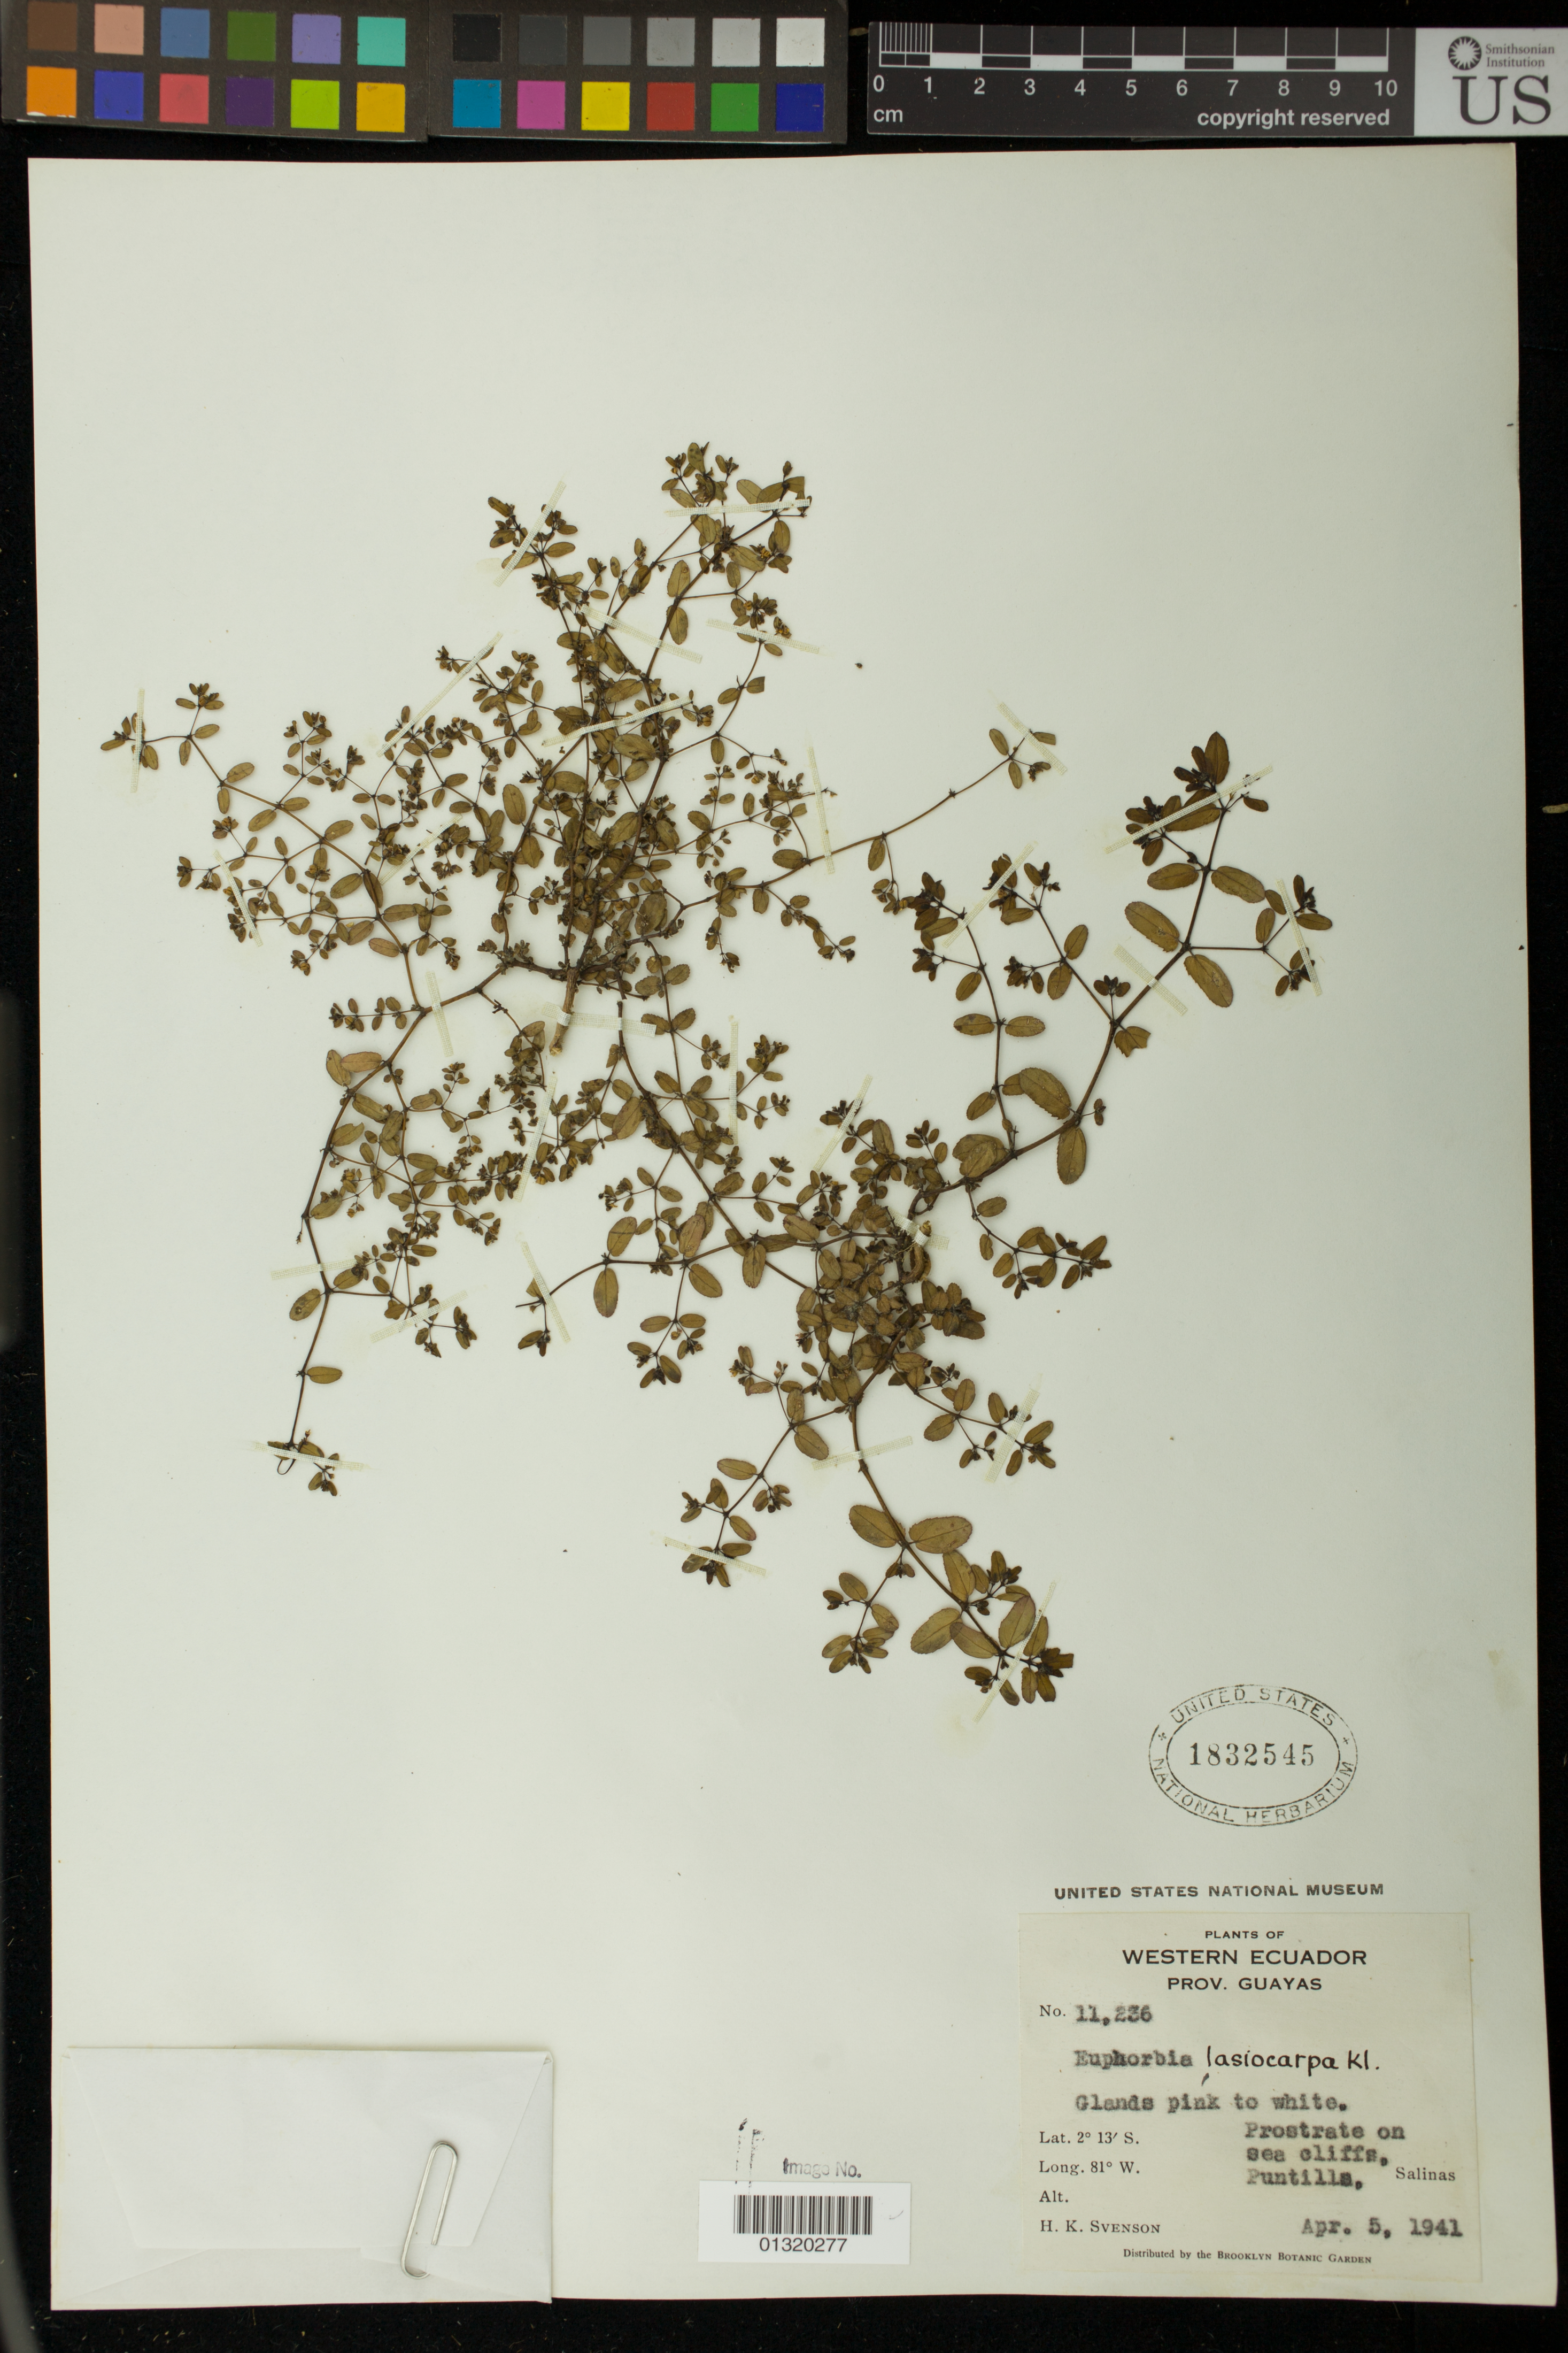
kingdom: Plantae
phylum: Tracheophyta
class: Magnoliopsida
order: Malpighiales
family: Euphorbiaceae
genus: Euphorbia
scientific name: Euphorbia lasiocarpa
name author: Klotzsch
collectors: H. K. Svenson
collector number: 11236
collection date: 1941-04-05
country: Ecuador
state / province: Guayas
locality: Puntilla, Salinas; sea cliffs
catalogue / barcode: US 1832545